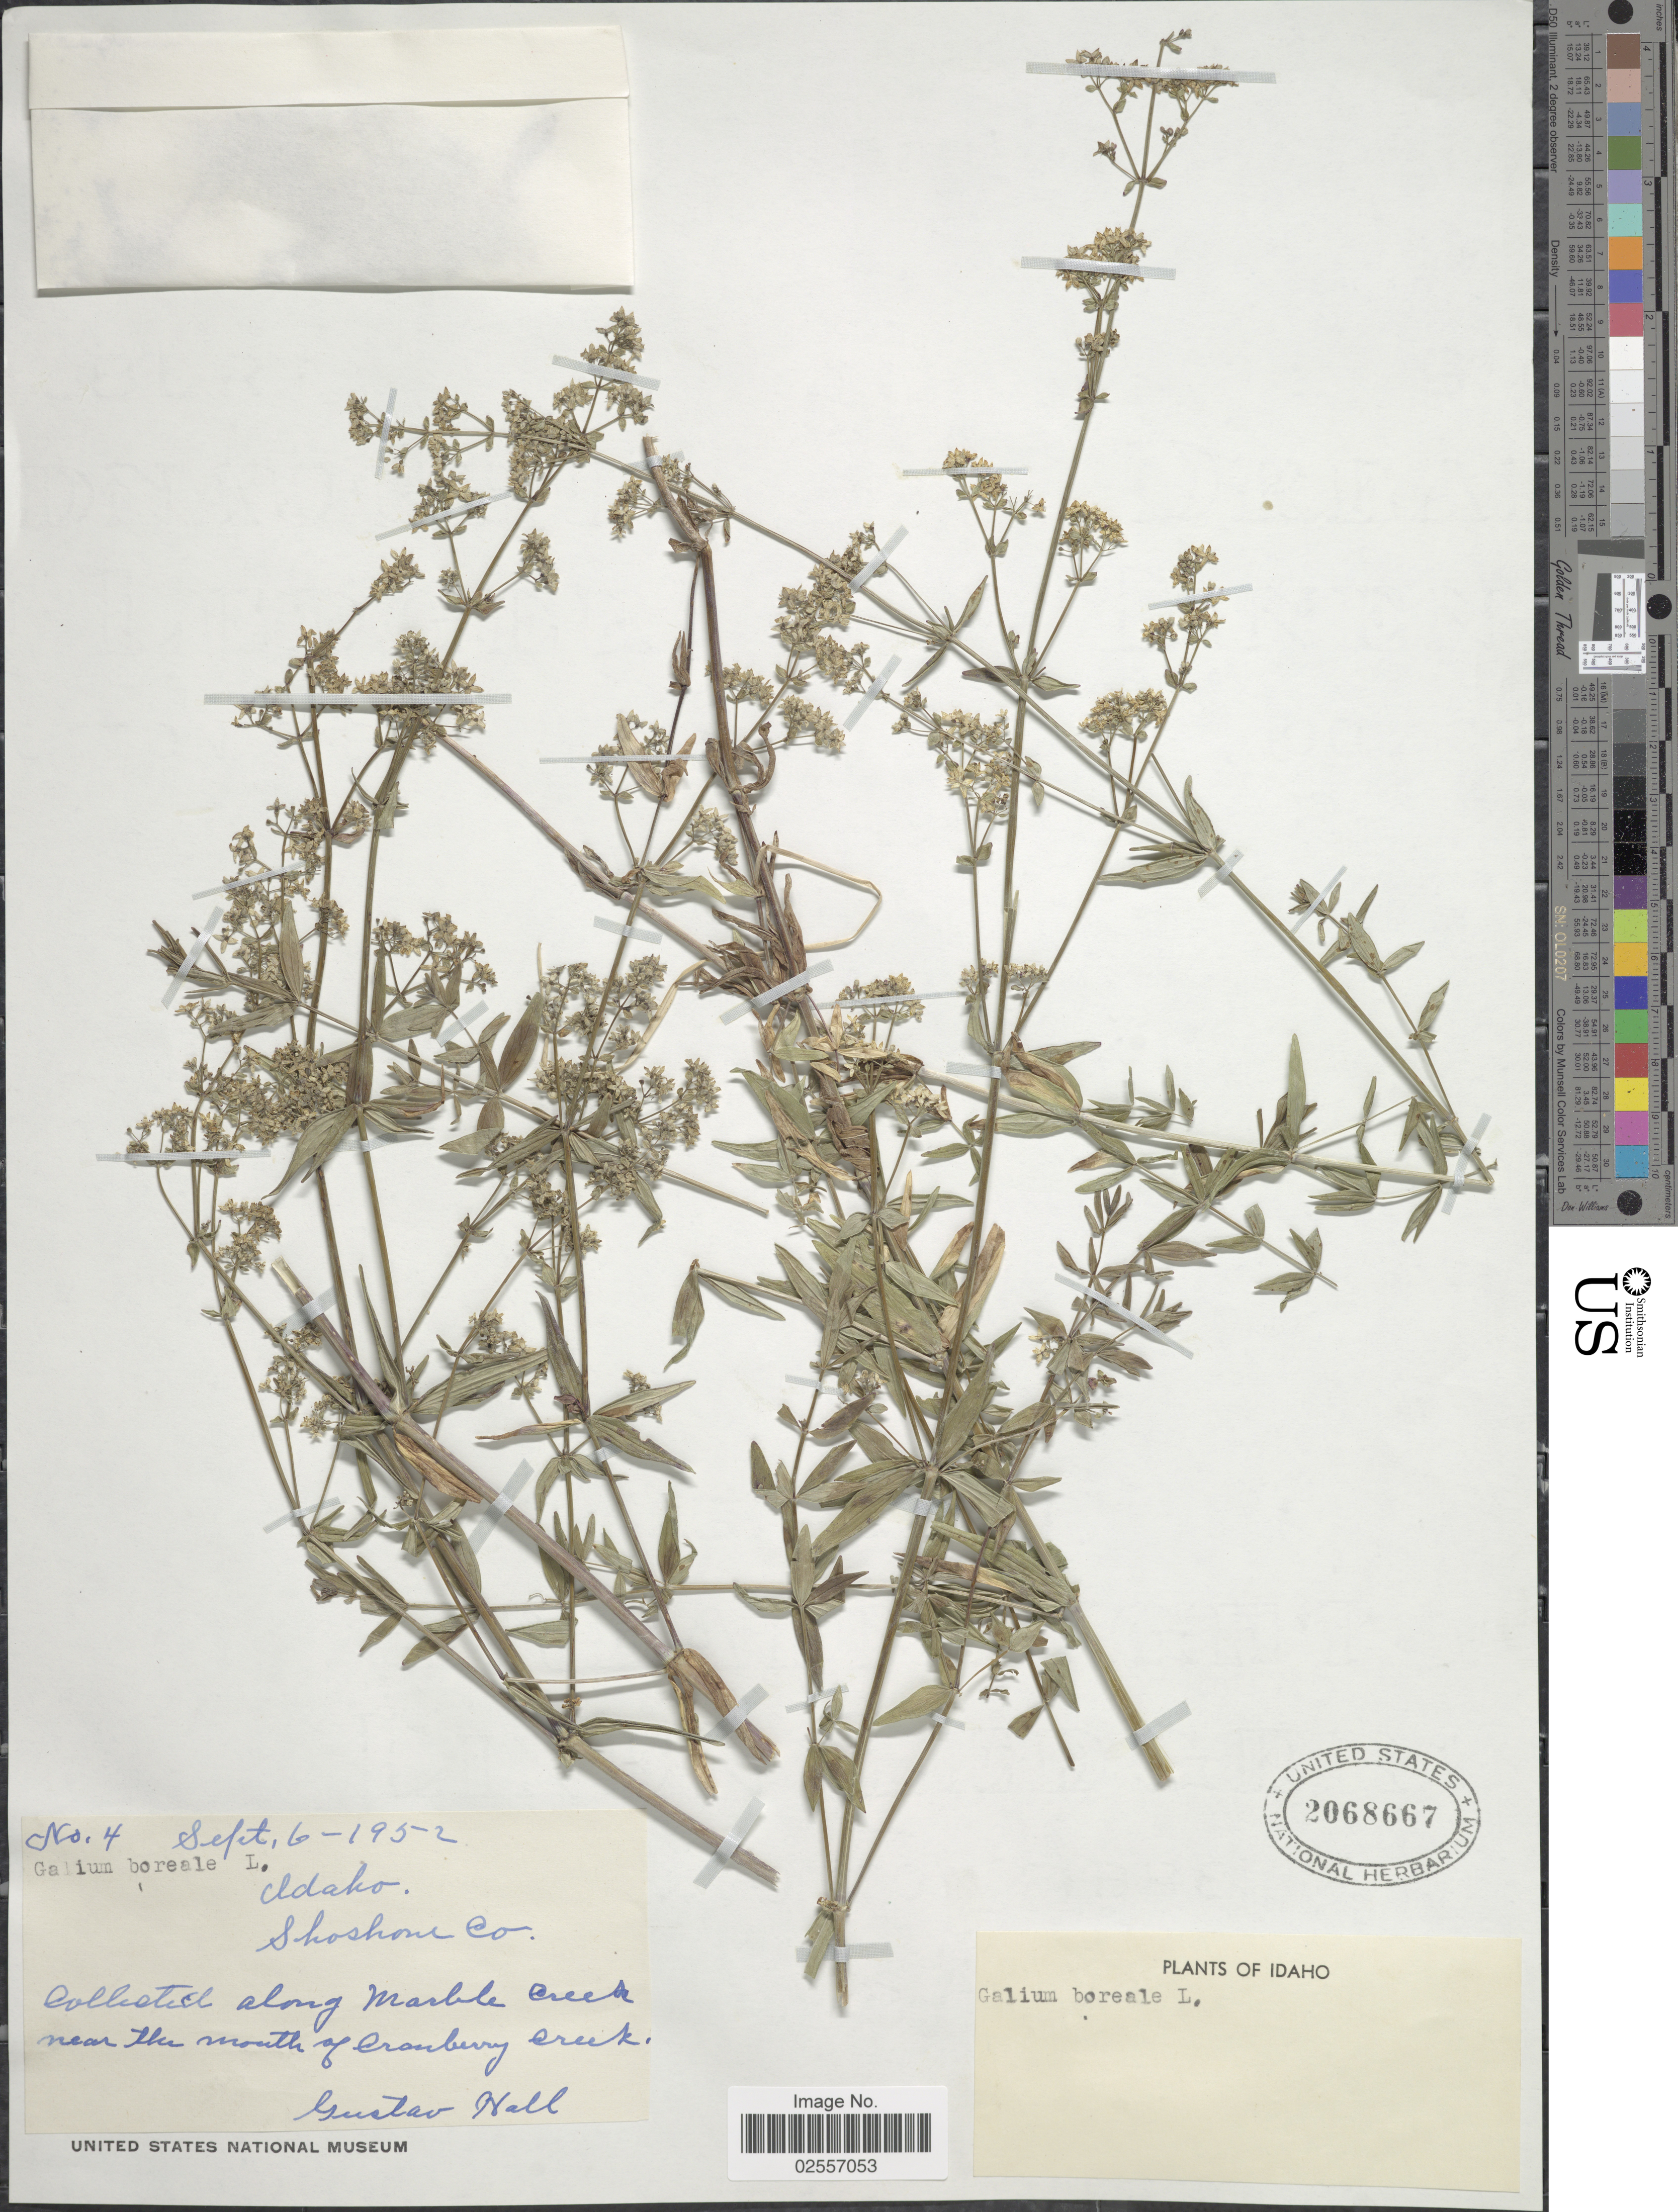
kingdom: Plantae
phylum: Tracheophyta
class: Magnoliopsida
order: Gentianales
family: Rubiaceae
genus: Galium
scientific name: Galium boreale L.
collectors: G. Hall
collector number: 4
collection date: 1952-09-06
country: United States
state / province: Idaho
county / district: Shoshone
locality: Along Marble Creek near the mouth of Cranberry Creek.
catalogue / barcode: US 2068667